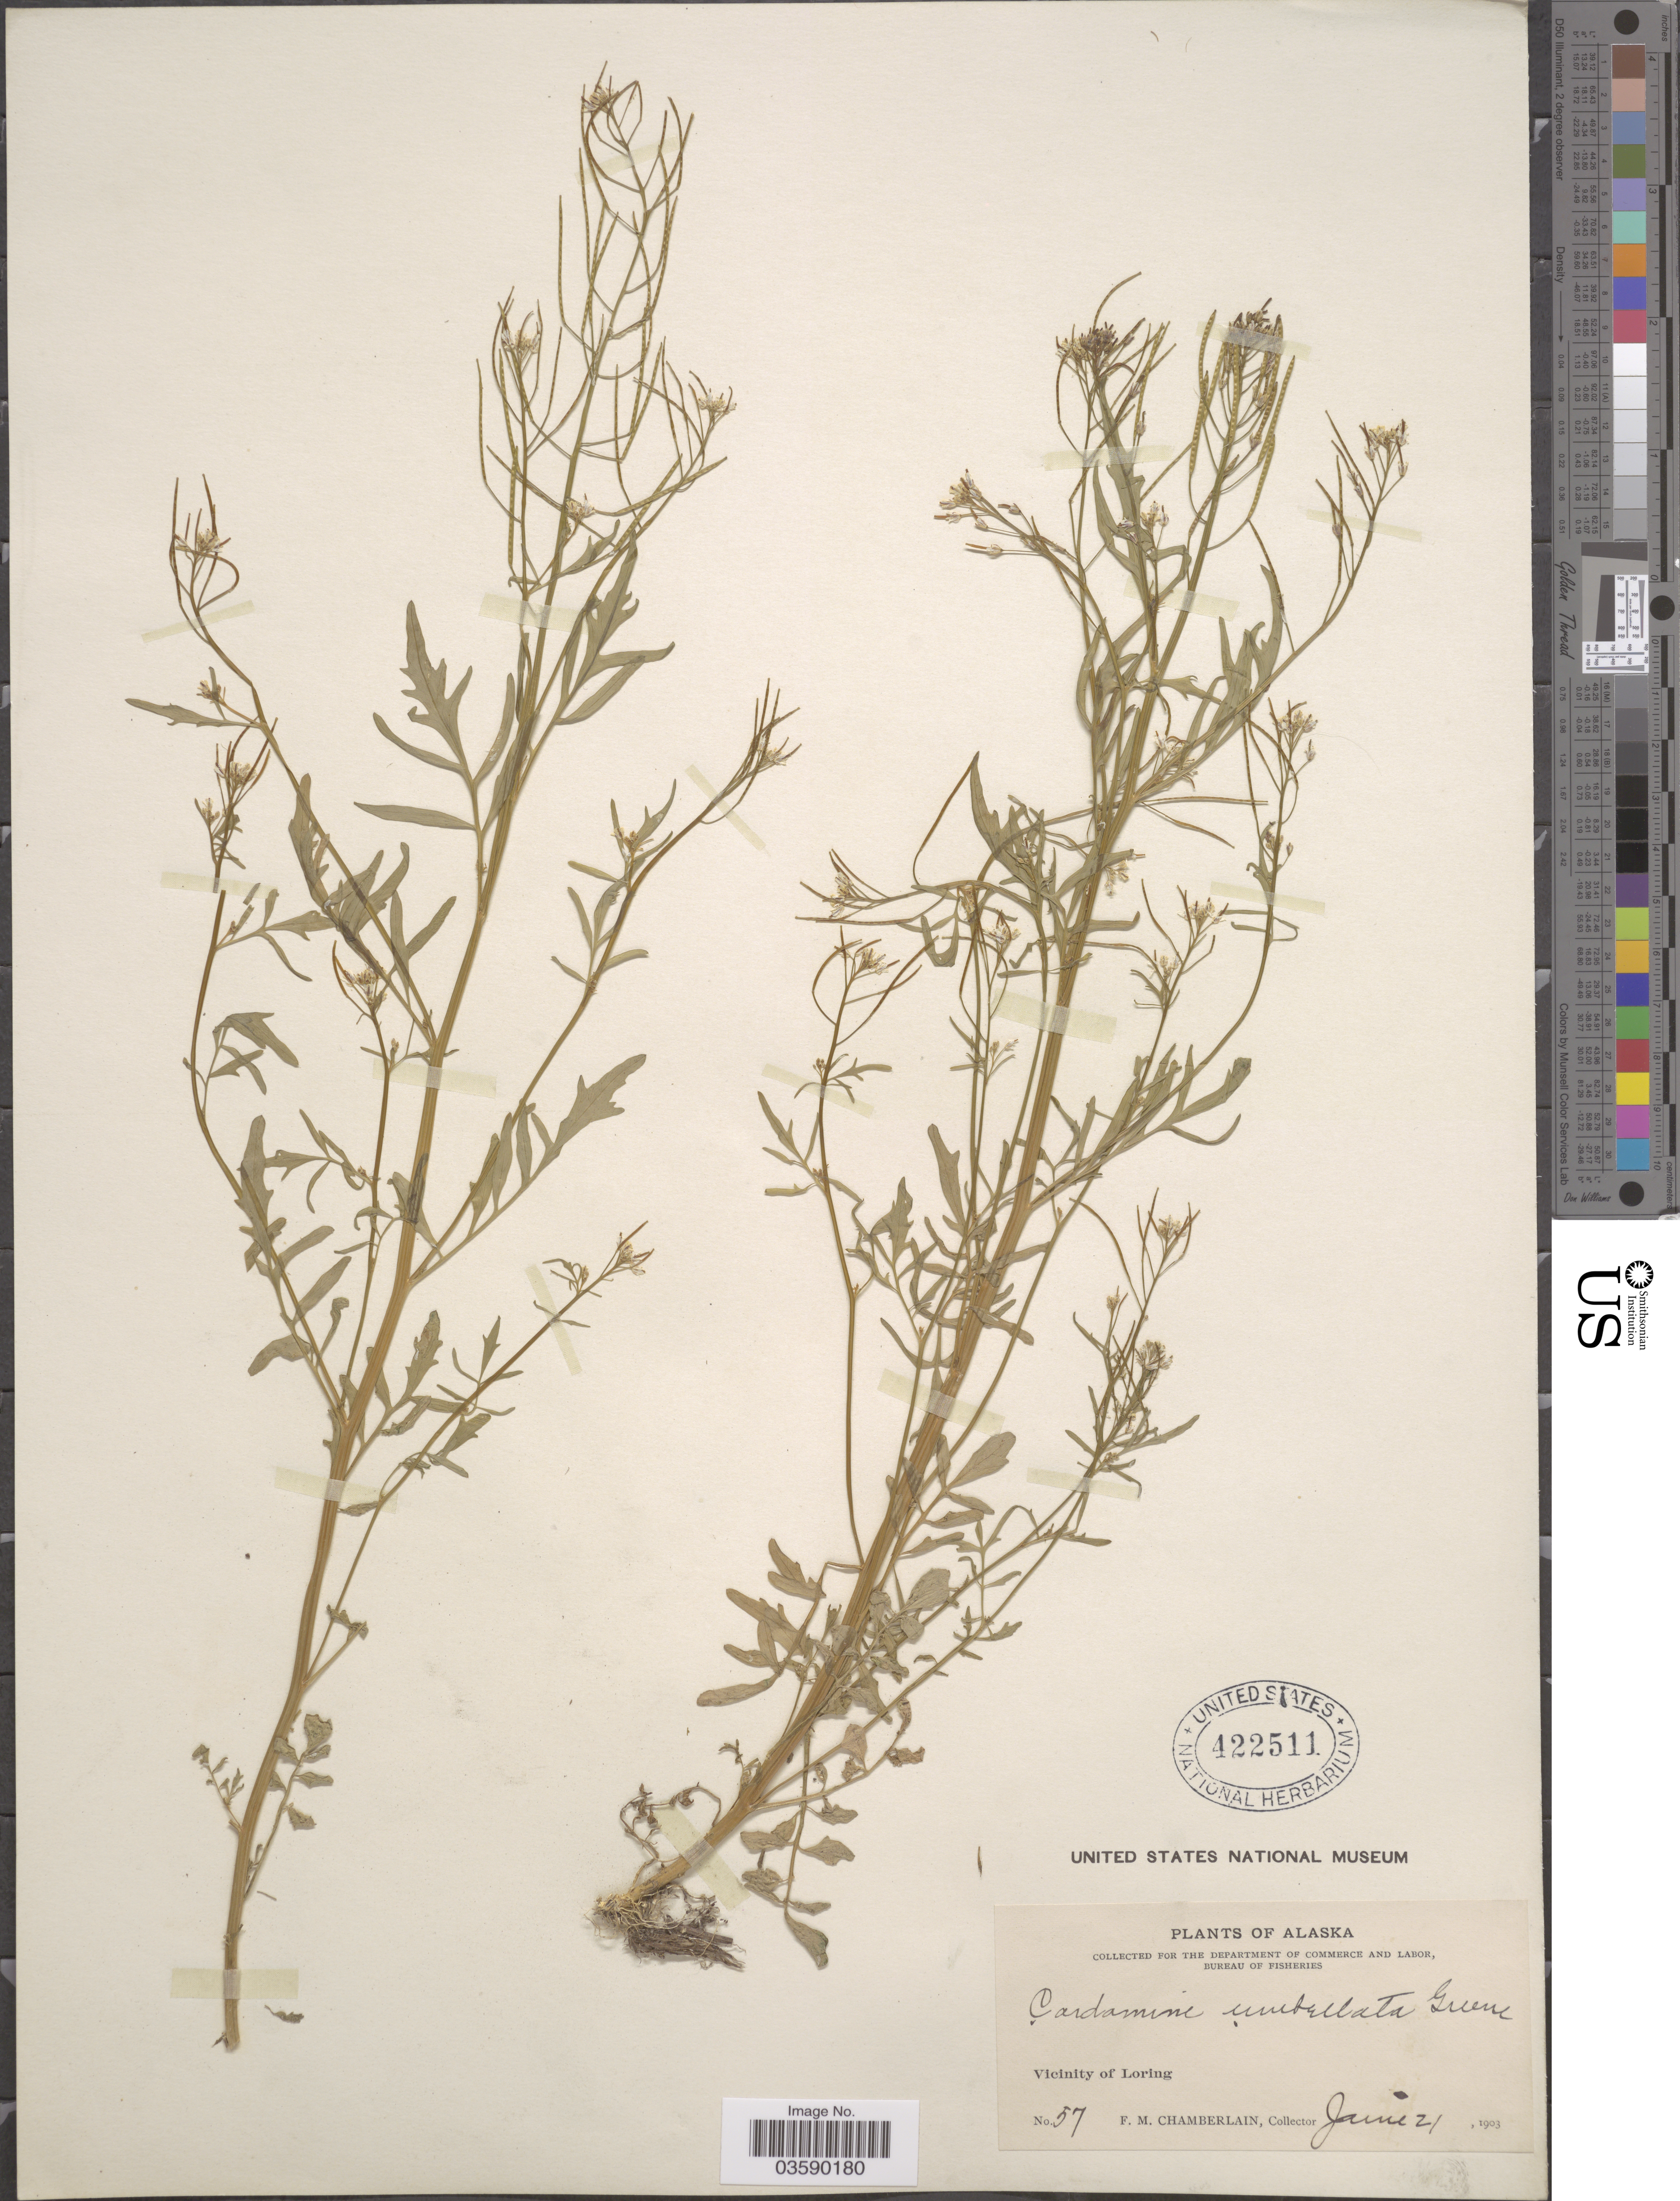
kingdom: Plantae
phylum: Tracheophyta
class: Magnoliopsida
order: Brassicales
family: Brassicaceae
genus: Cardamine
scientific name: Cardamine umbellata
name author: Greene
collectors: F. Chamberlain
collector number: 57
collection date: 1903-06-21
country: United States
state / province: Alaska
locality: Vicinity of Loring.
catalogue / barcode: US 422511